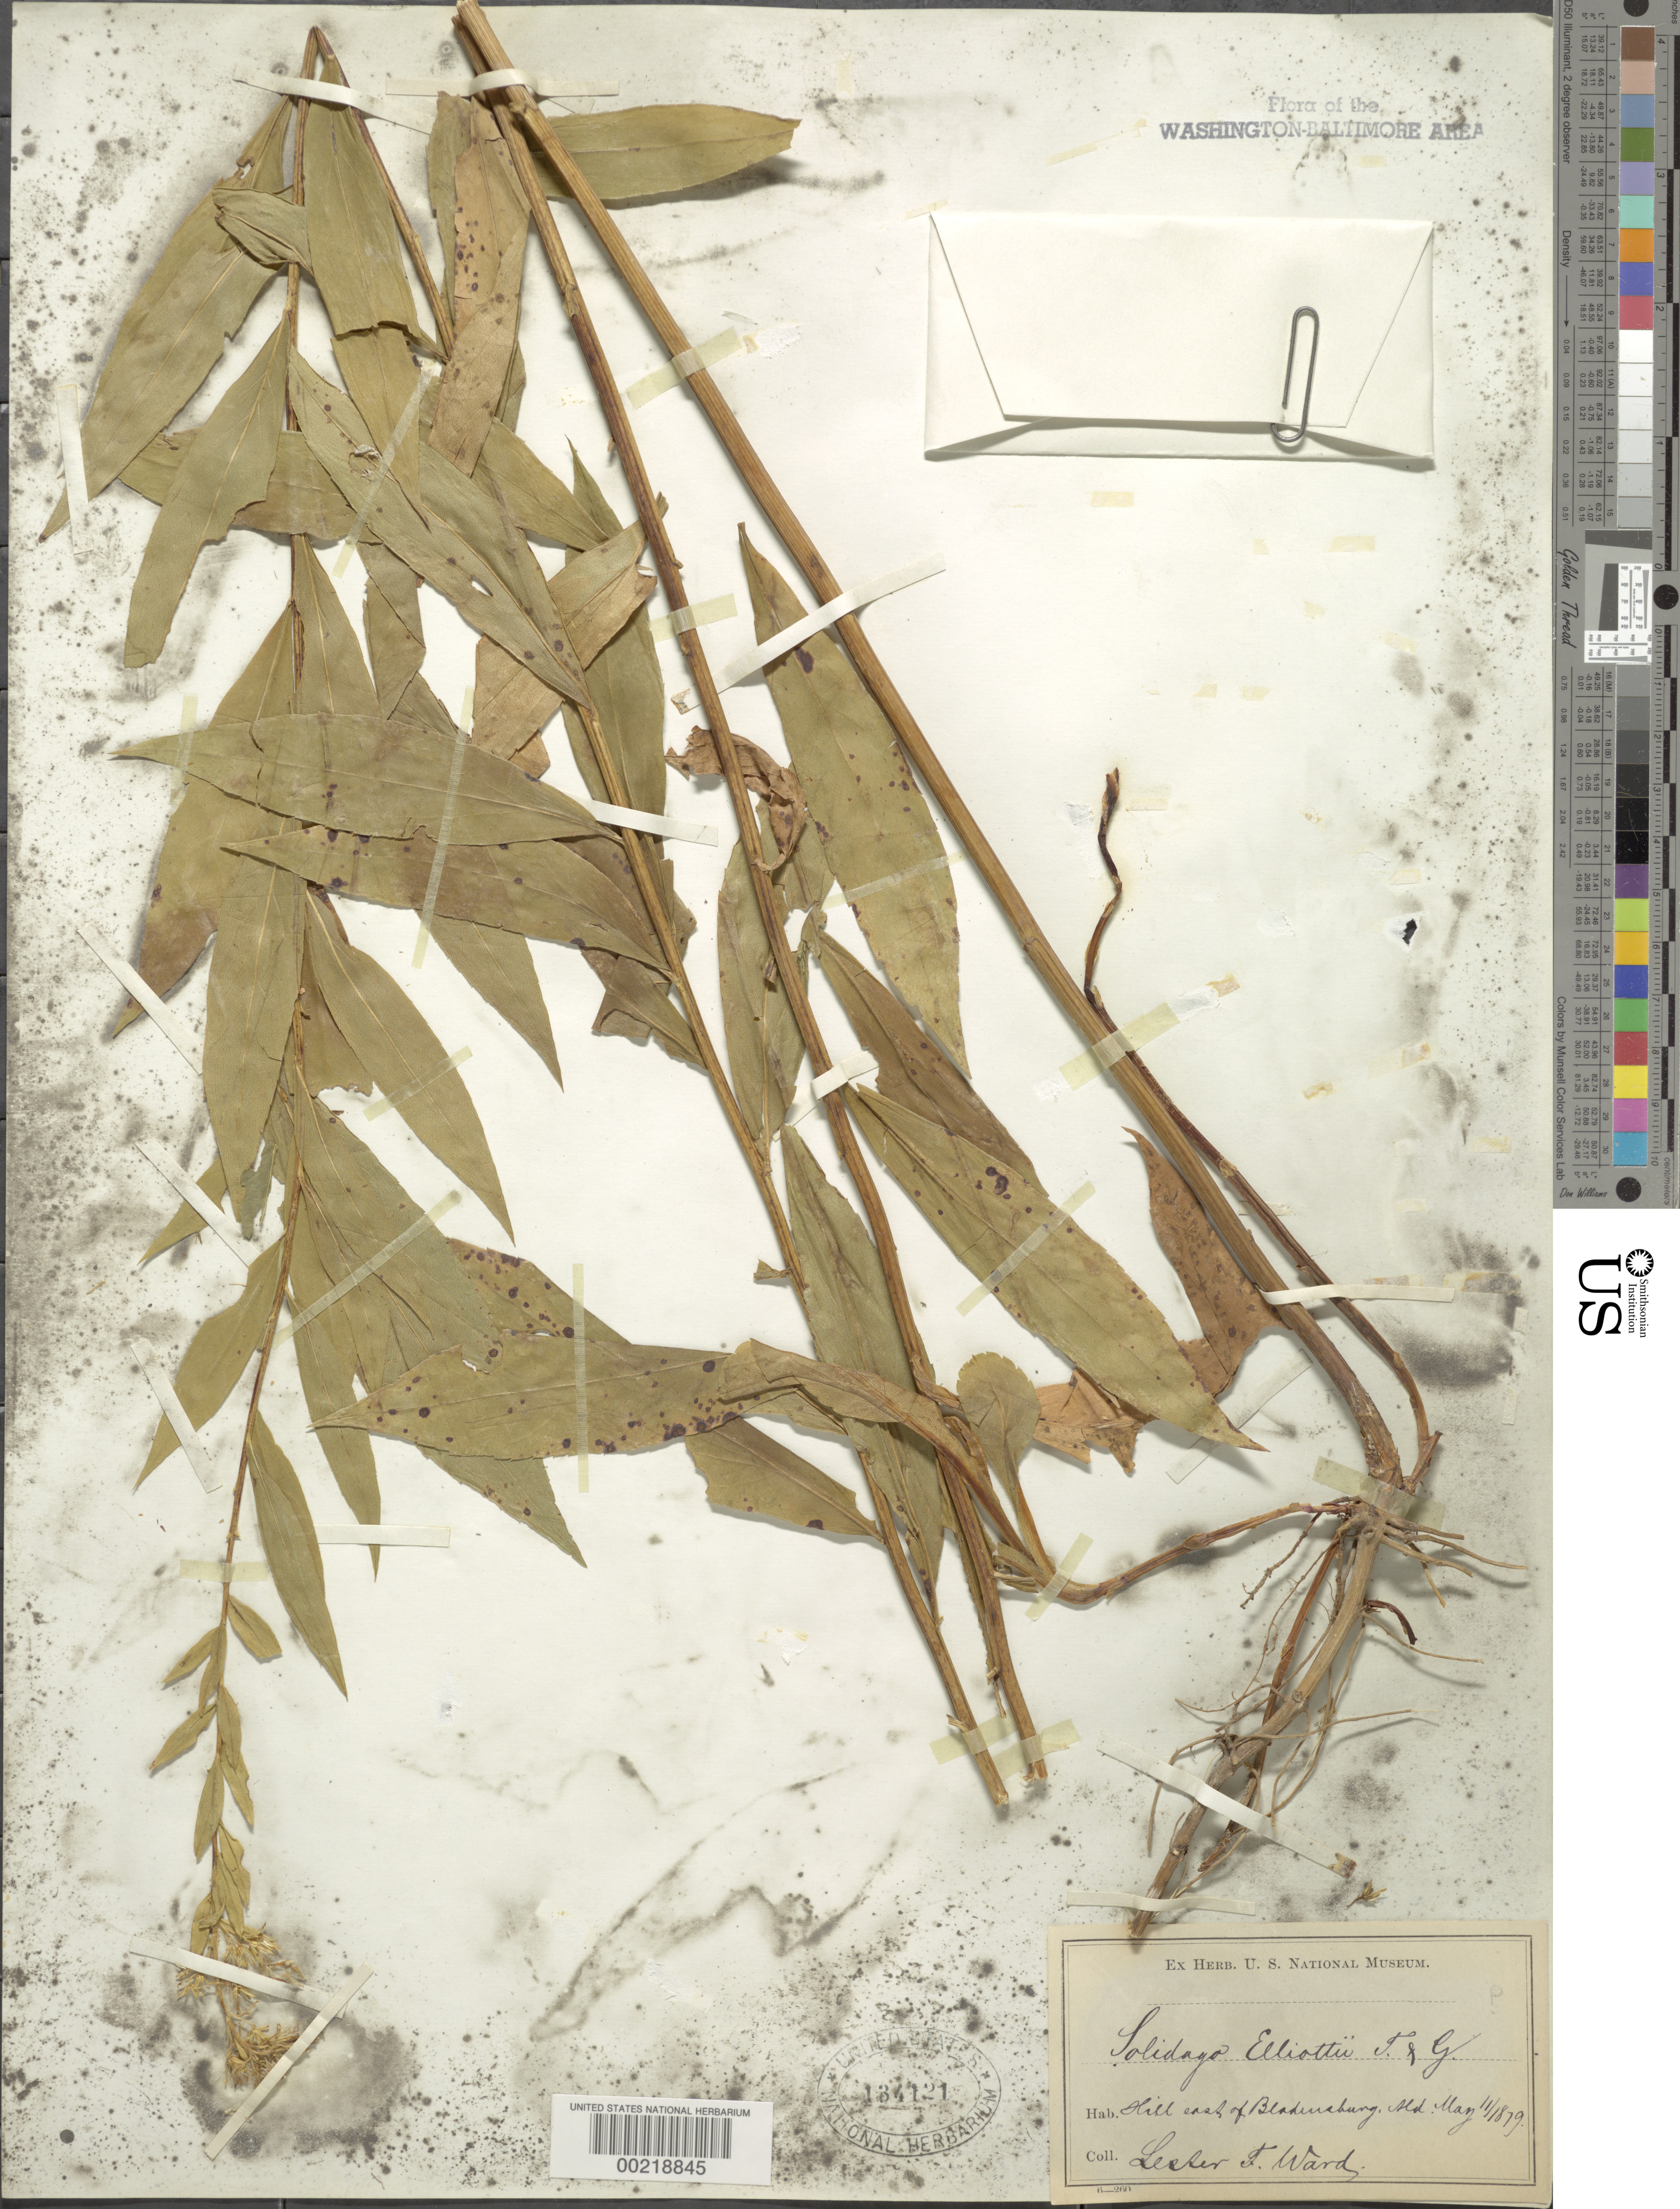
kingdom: Plantae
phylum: Tracheophyta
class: Magnoliopsida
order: Asterales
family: Asteraceae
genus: Solidago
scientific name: Solidago latissimifolia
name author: Mill.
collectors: L. F. Ward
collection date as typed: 11 May 1879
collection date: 1879-05-11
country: United States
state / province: Maryland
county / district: Prince George's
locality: East of Bladensburg Blvd.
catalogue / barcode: US 134121